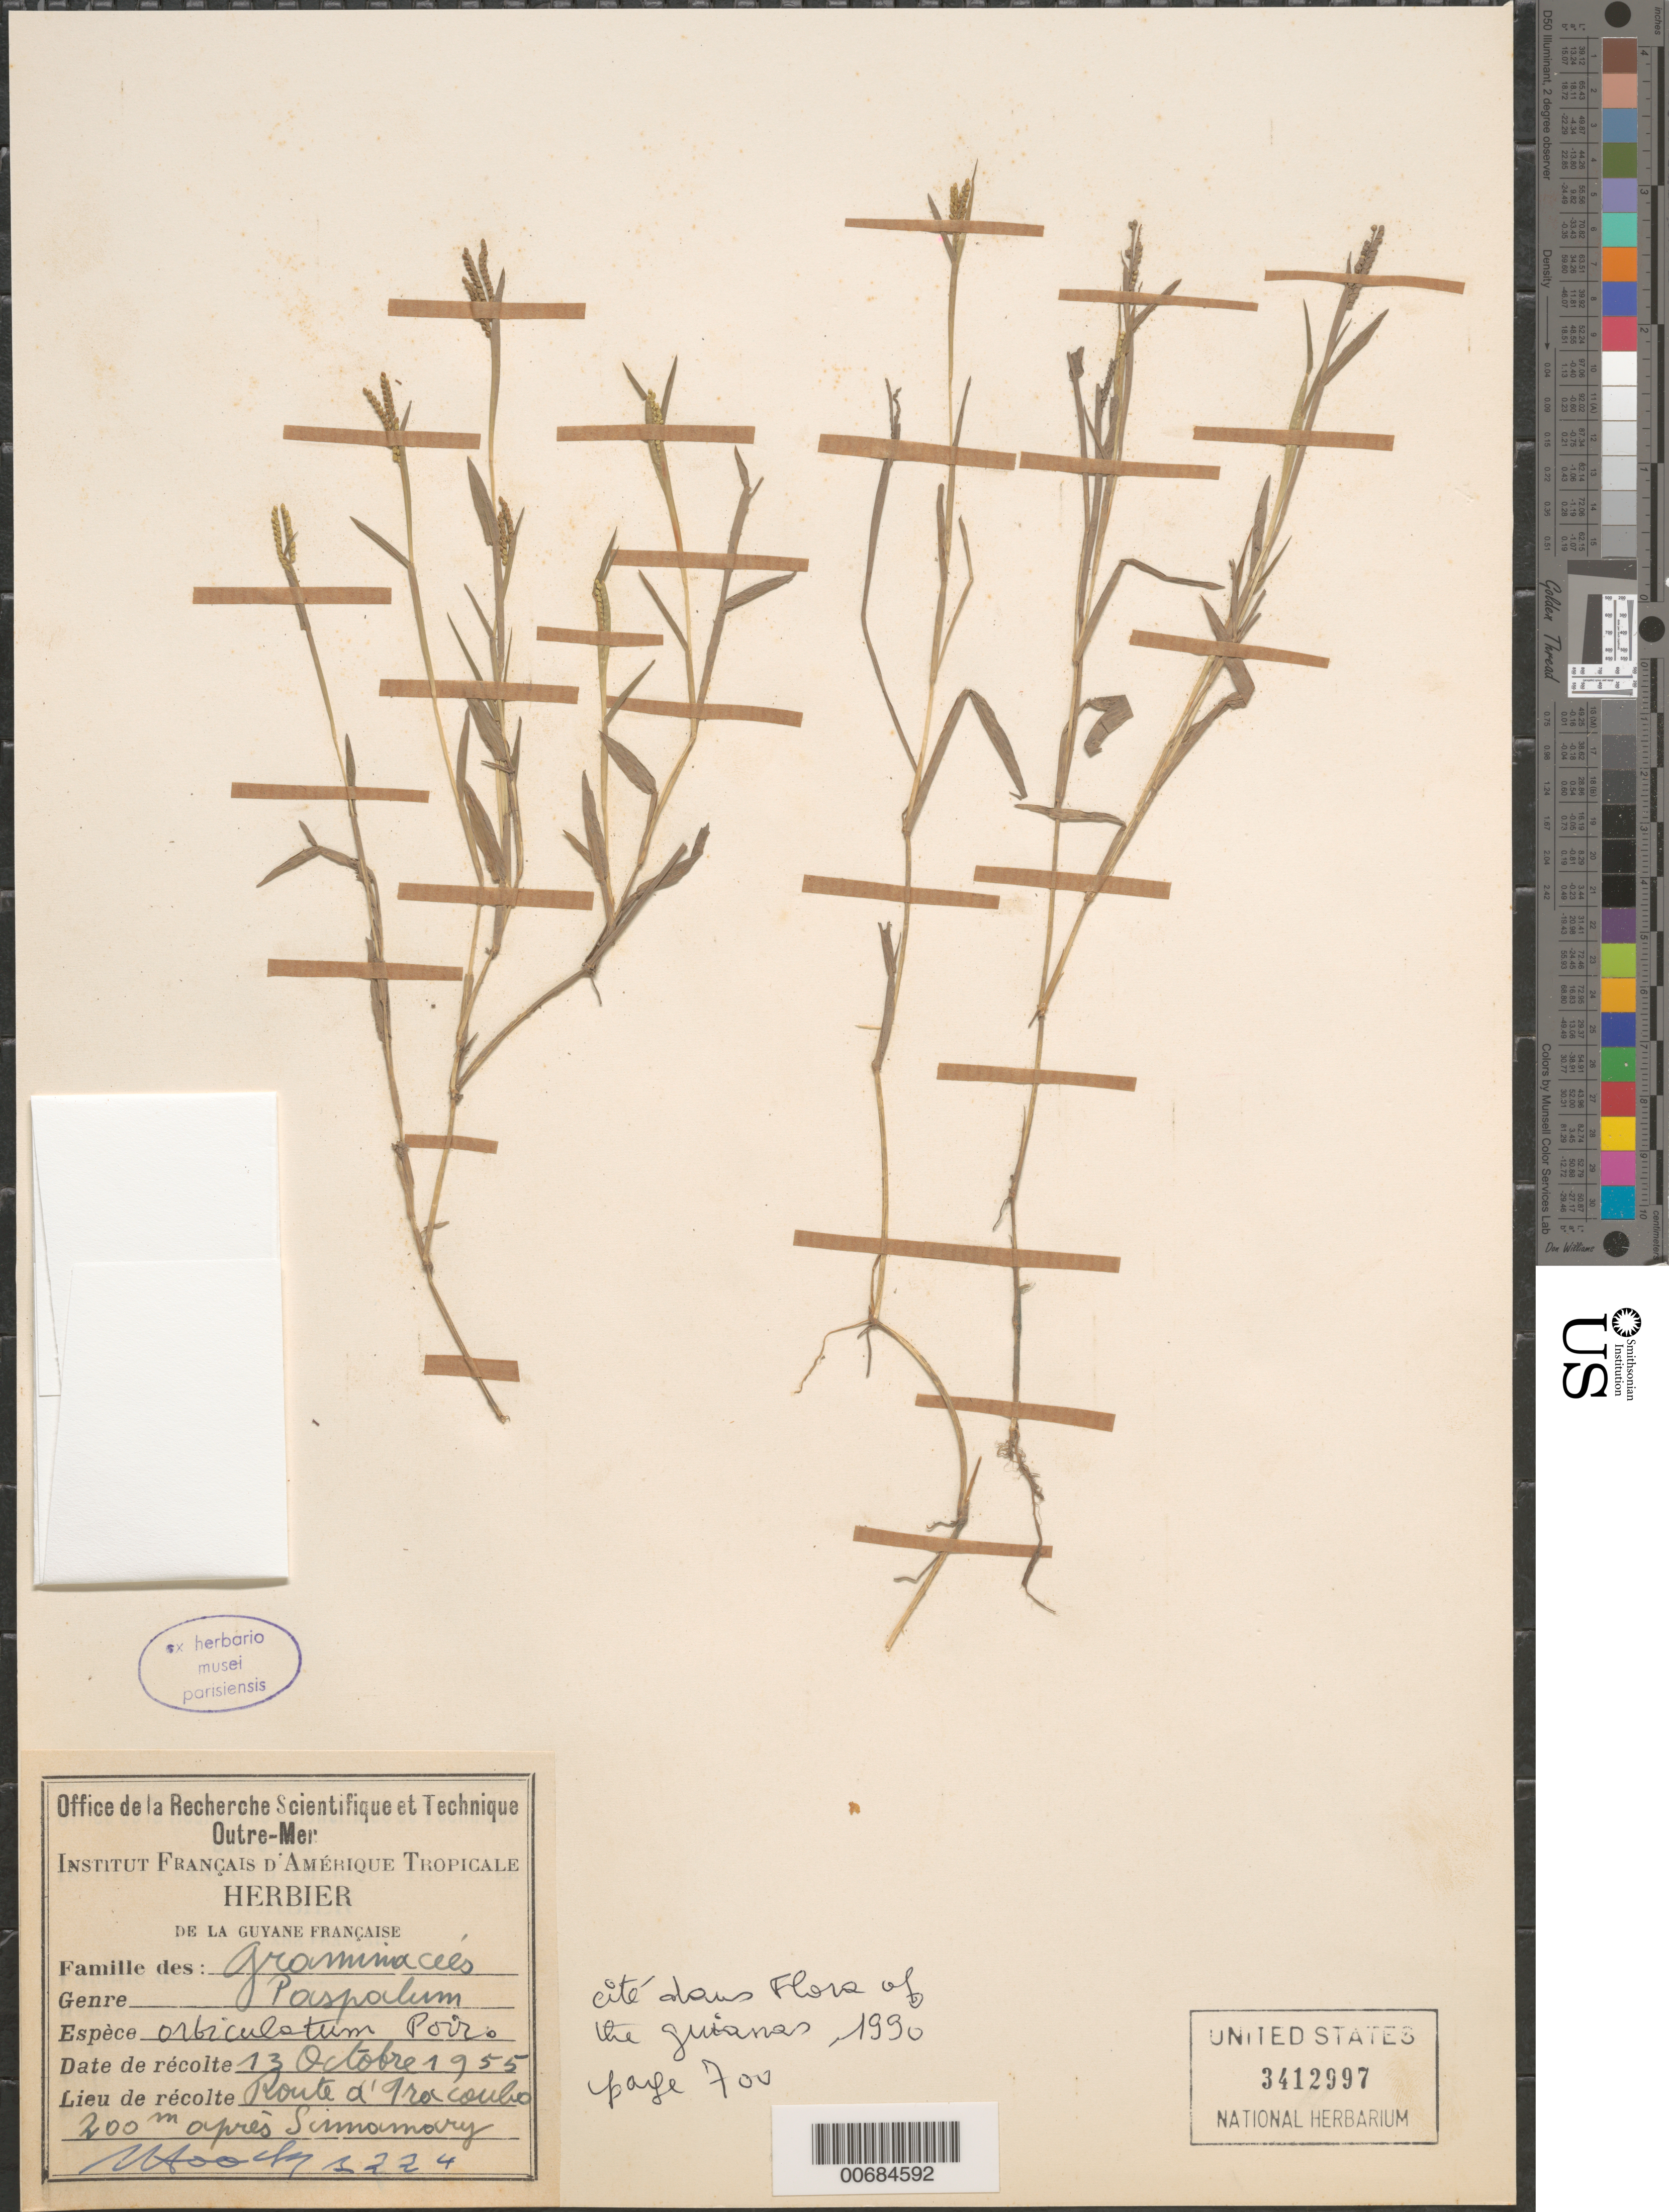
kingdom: Plantae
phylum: Tracheophyta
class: Liliopsida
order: Poales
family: Poaceae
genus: Paspalum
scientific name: Paspalum orbiculatum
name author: Poir.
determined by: Judziewicz, E. J.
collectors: J. Hoock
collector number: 1224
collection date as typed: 13-Oct-55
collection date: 1955-10-13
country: French Guiana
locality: Route d'Iracoubo, 200 m apres Sinnamary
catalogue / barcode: US 3412997